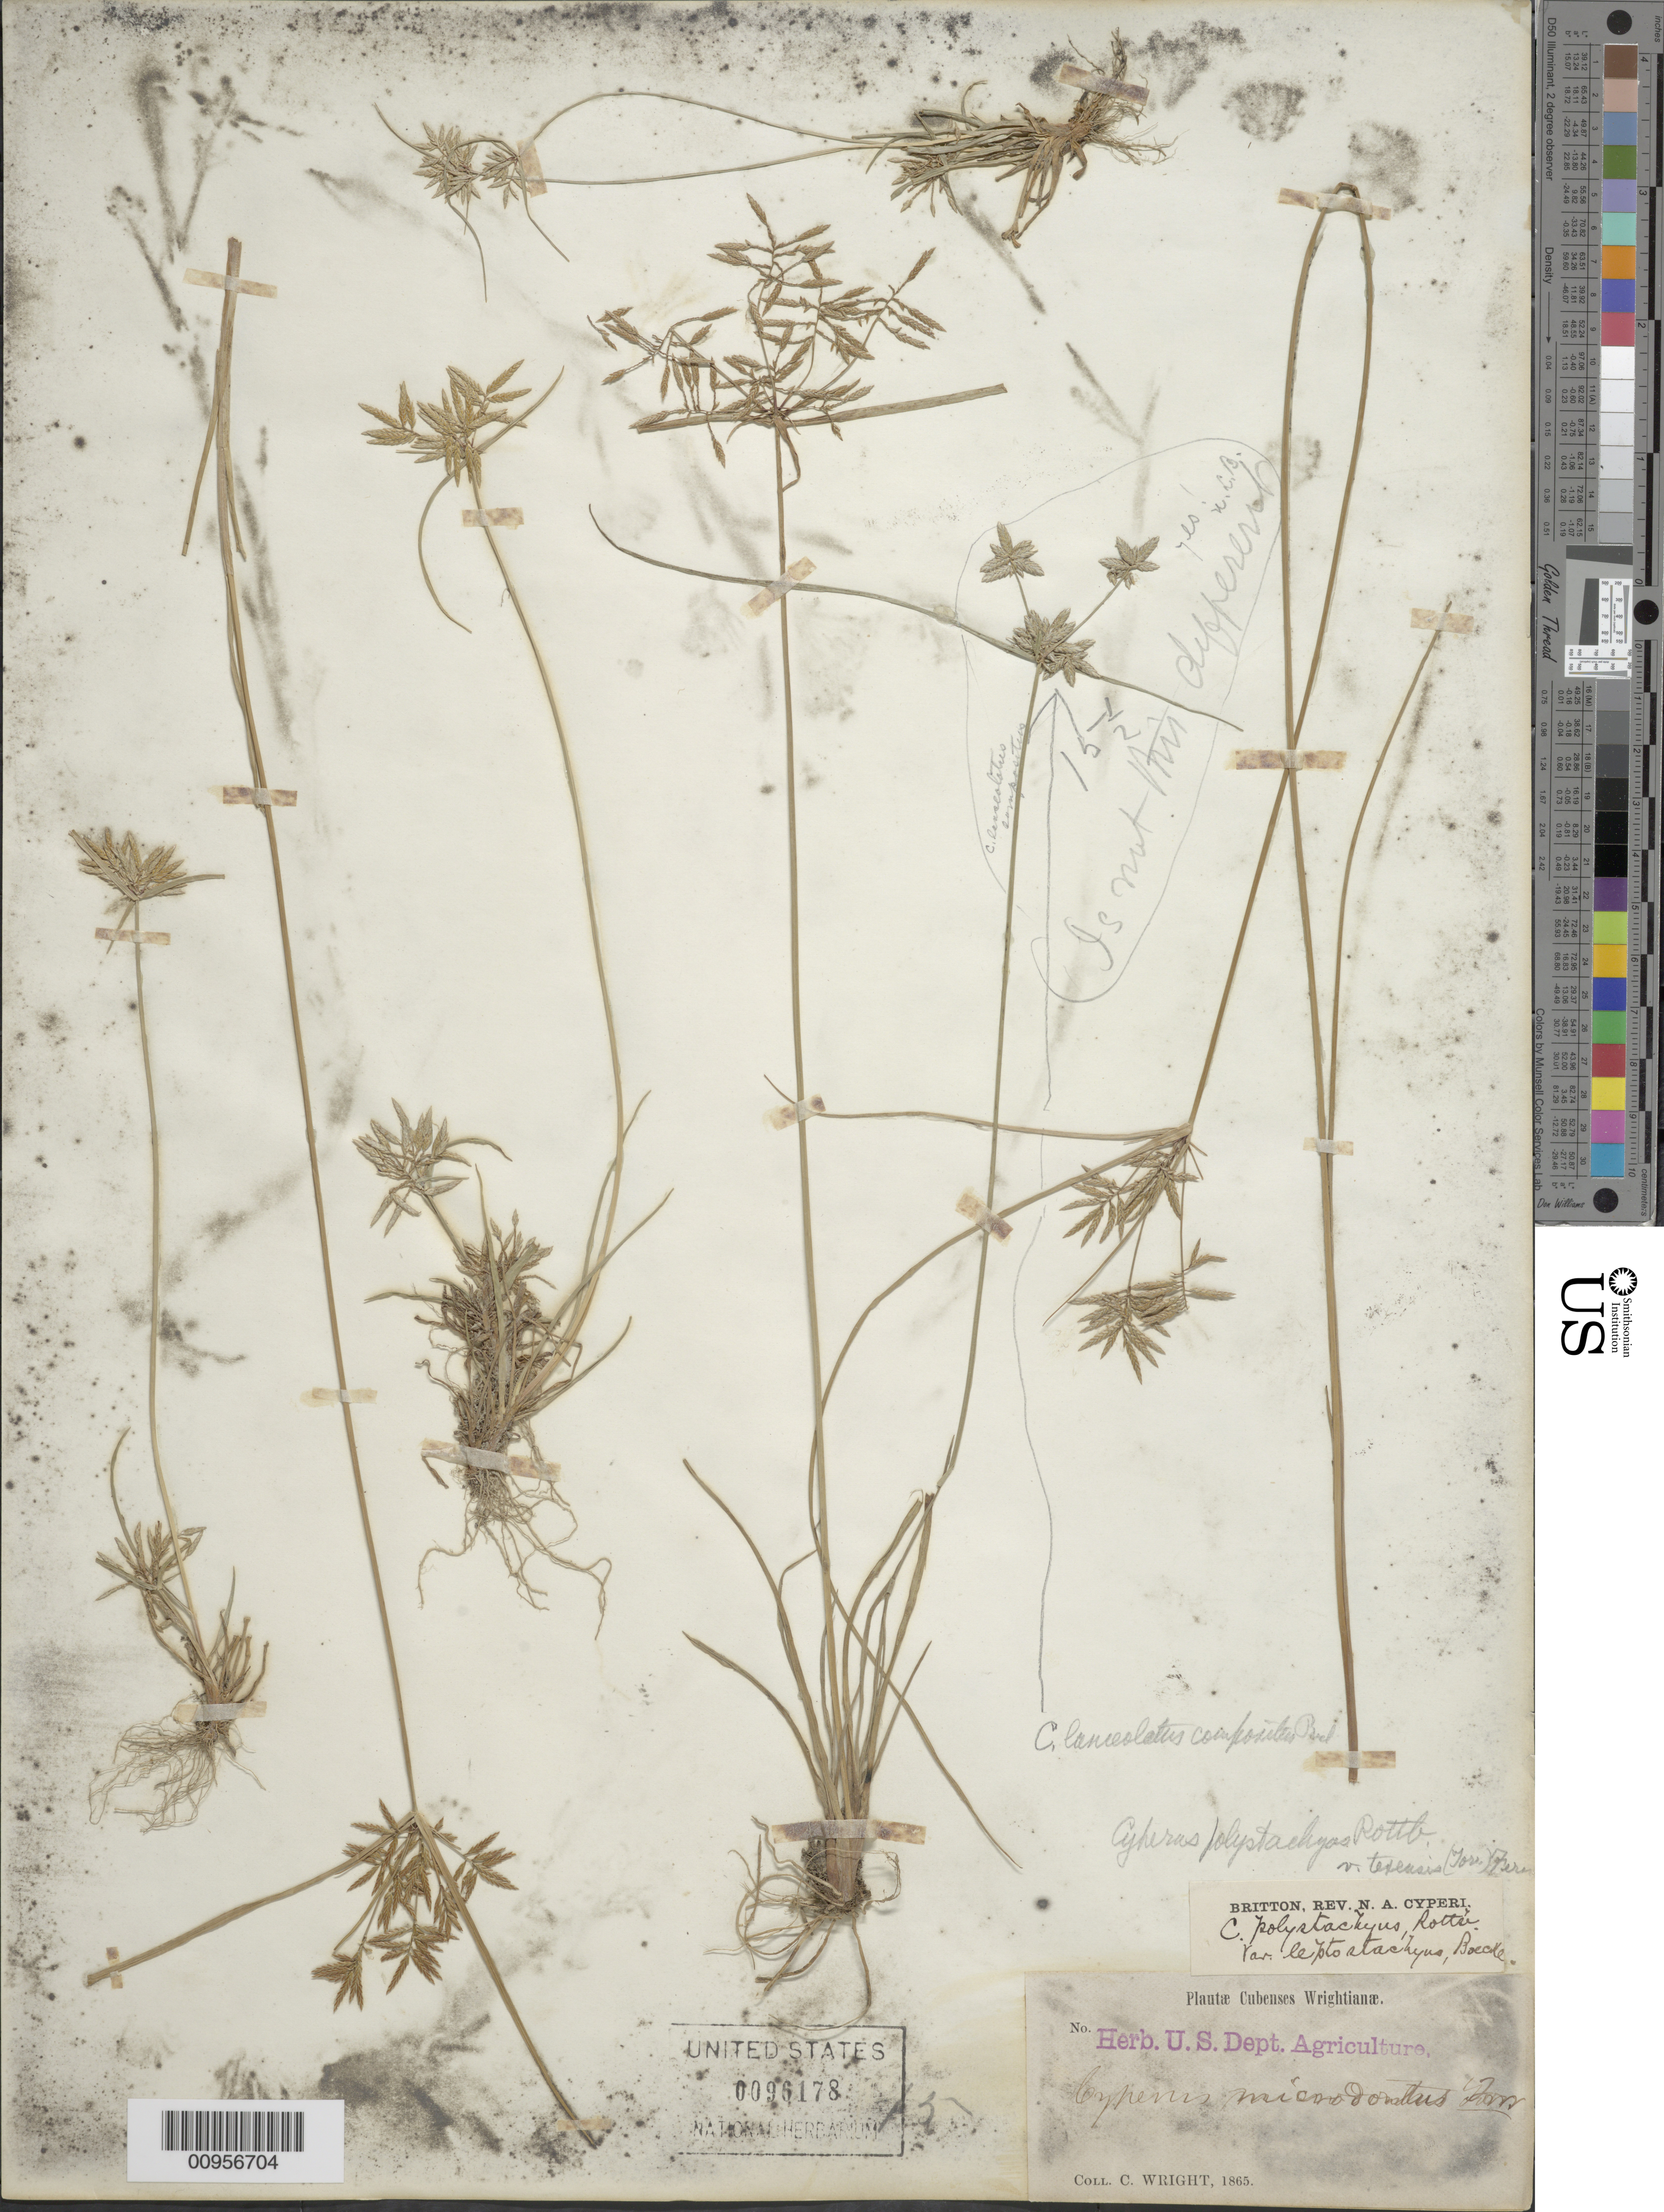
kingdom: Plantae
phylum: Tracheophyta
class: Liliopsida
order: Poales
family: Cyperaceae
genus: Cyperus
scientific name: Cyperus polystachyos var. texensis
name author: (Torr.) Fernald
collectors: C. Wright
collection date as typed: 1865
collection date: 1865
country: Cuba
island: Cuba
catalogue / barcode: US 96178